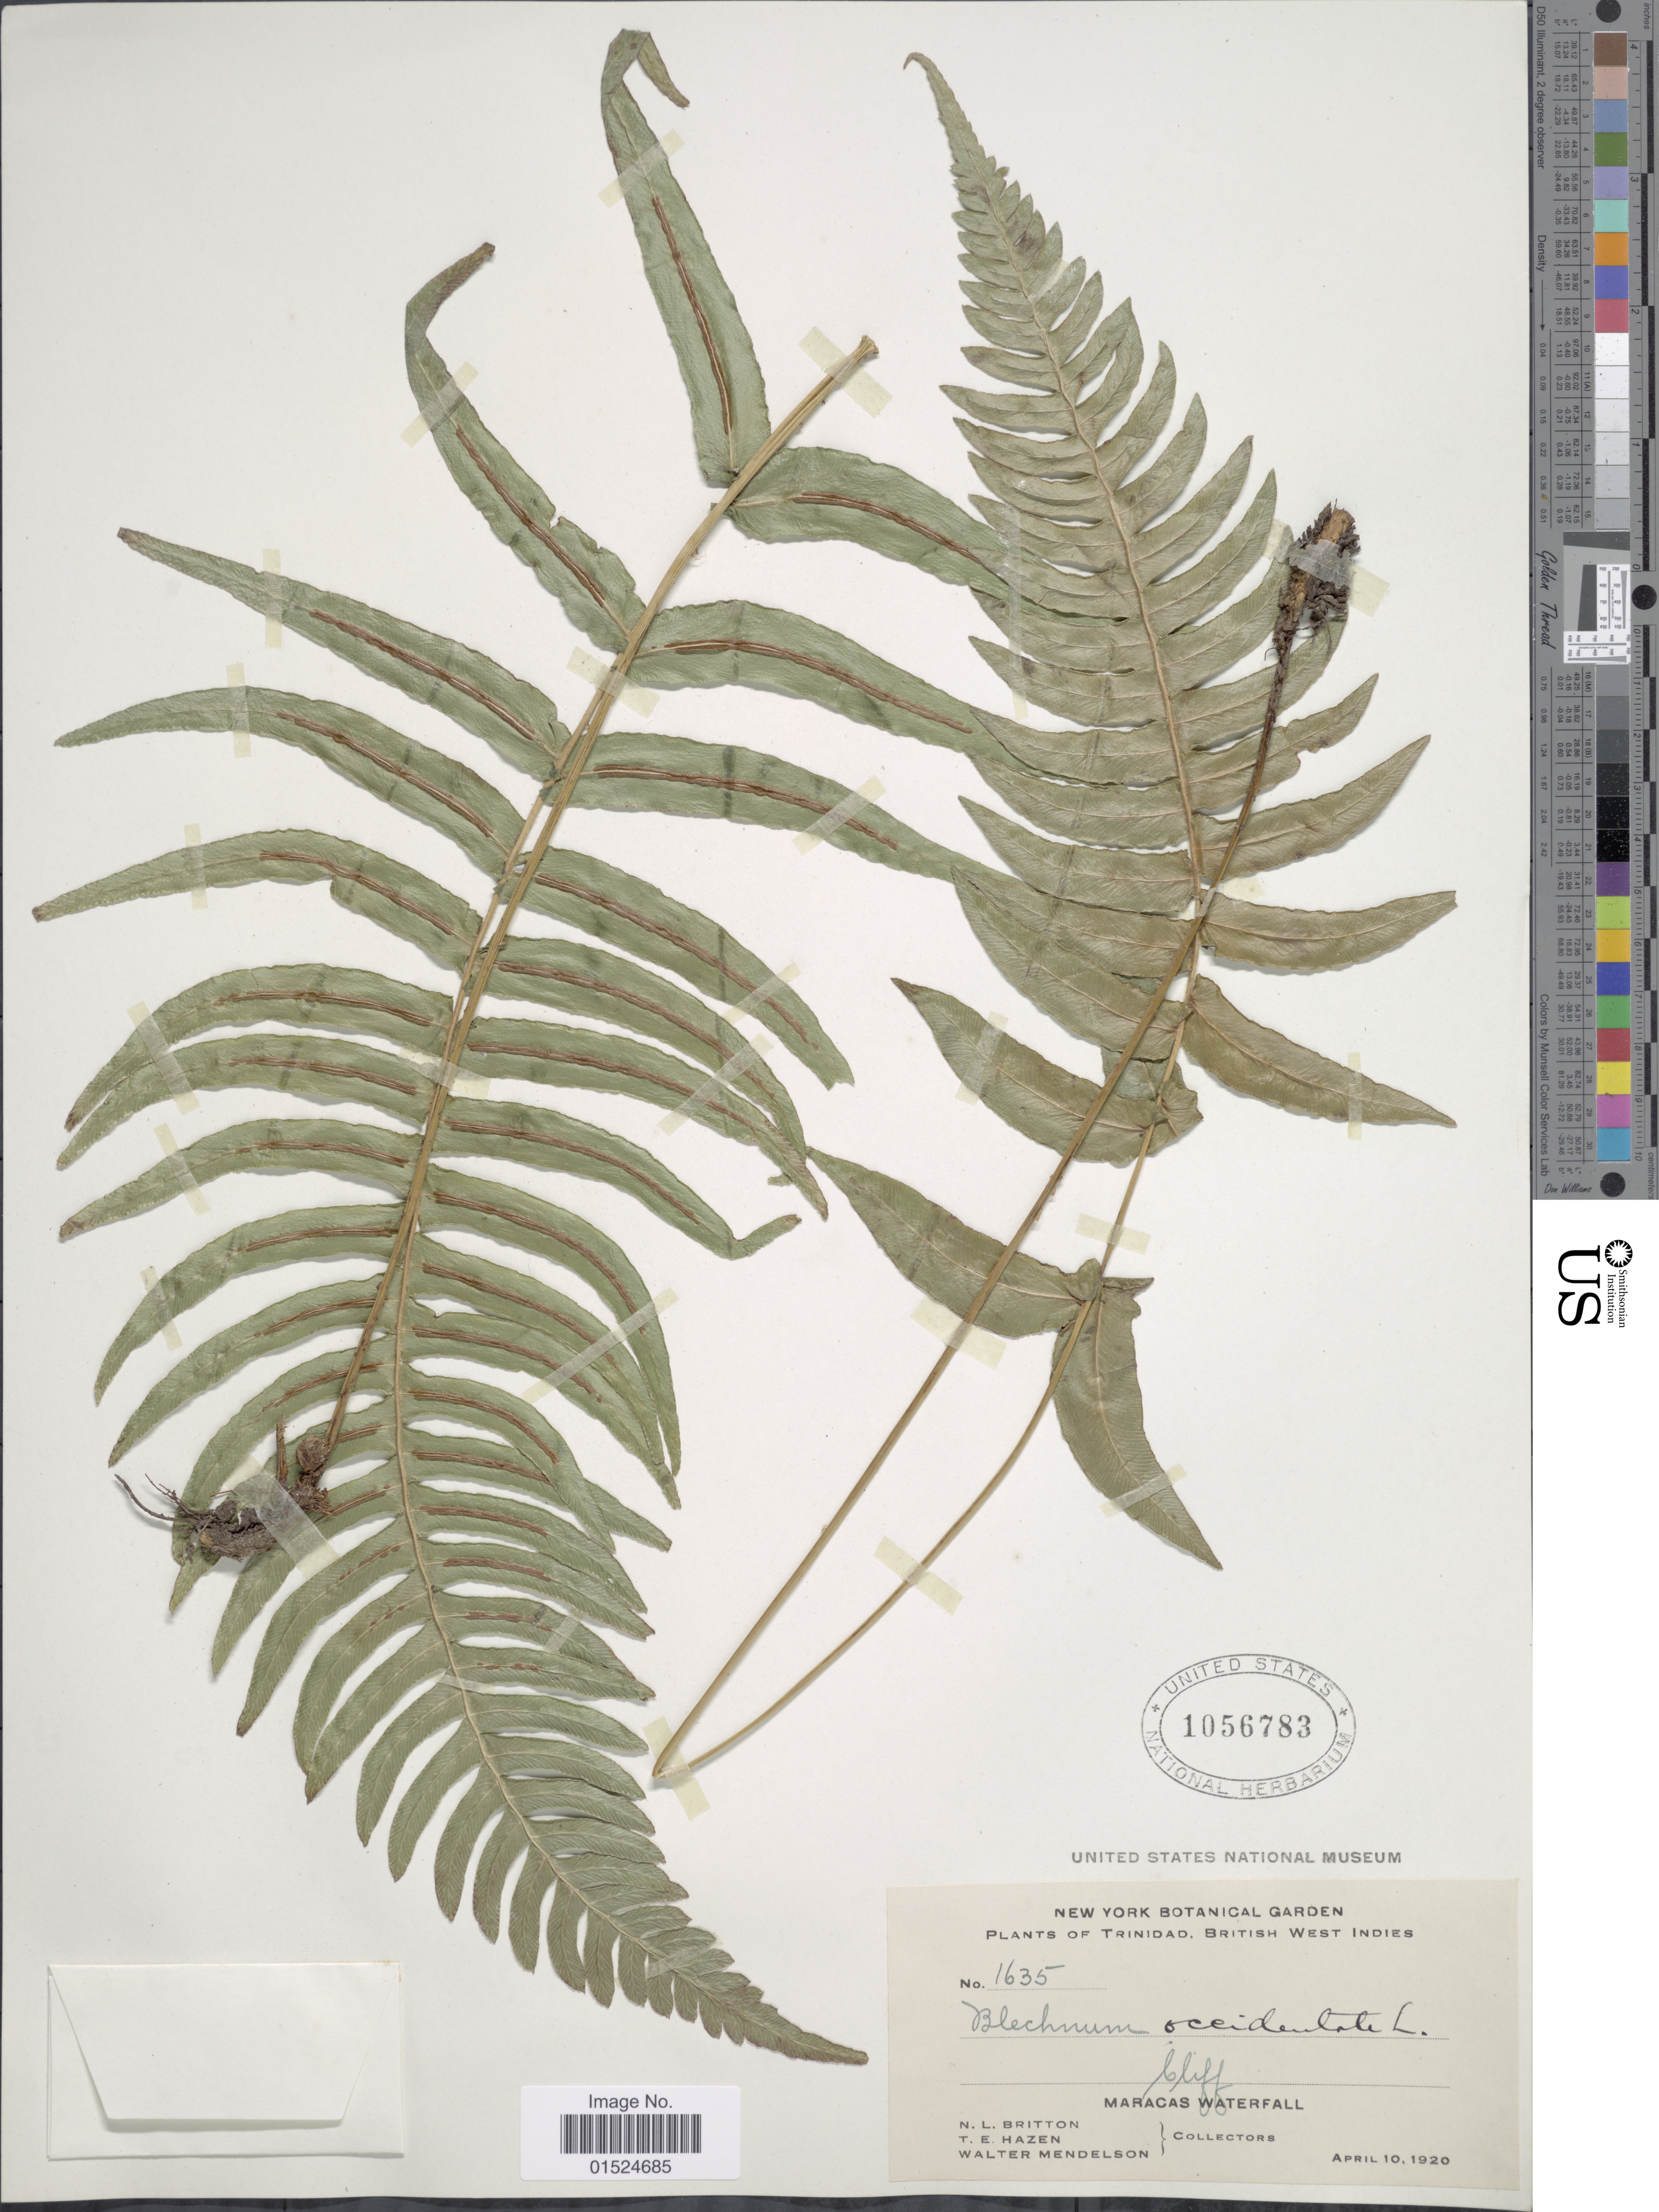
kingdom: Plantae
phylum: Tracheophyta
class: Polypodiopsida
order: Polypodiales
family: Blechnaceae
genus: Blechnum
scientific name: Blechnum falciculatum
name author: C. Presl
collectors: N. Britton, T. E. Hazen & W. Mendelson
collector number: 1635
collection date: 1920-04-10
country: Trinidad and Tobago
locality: Trinidad, British West Indies, Maracas Waterfall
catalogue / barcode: US 1056783